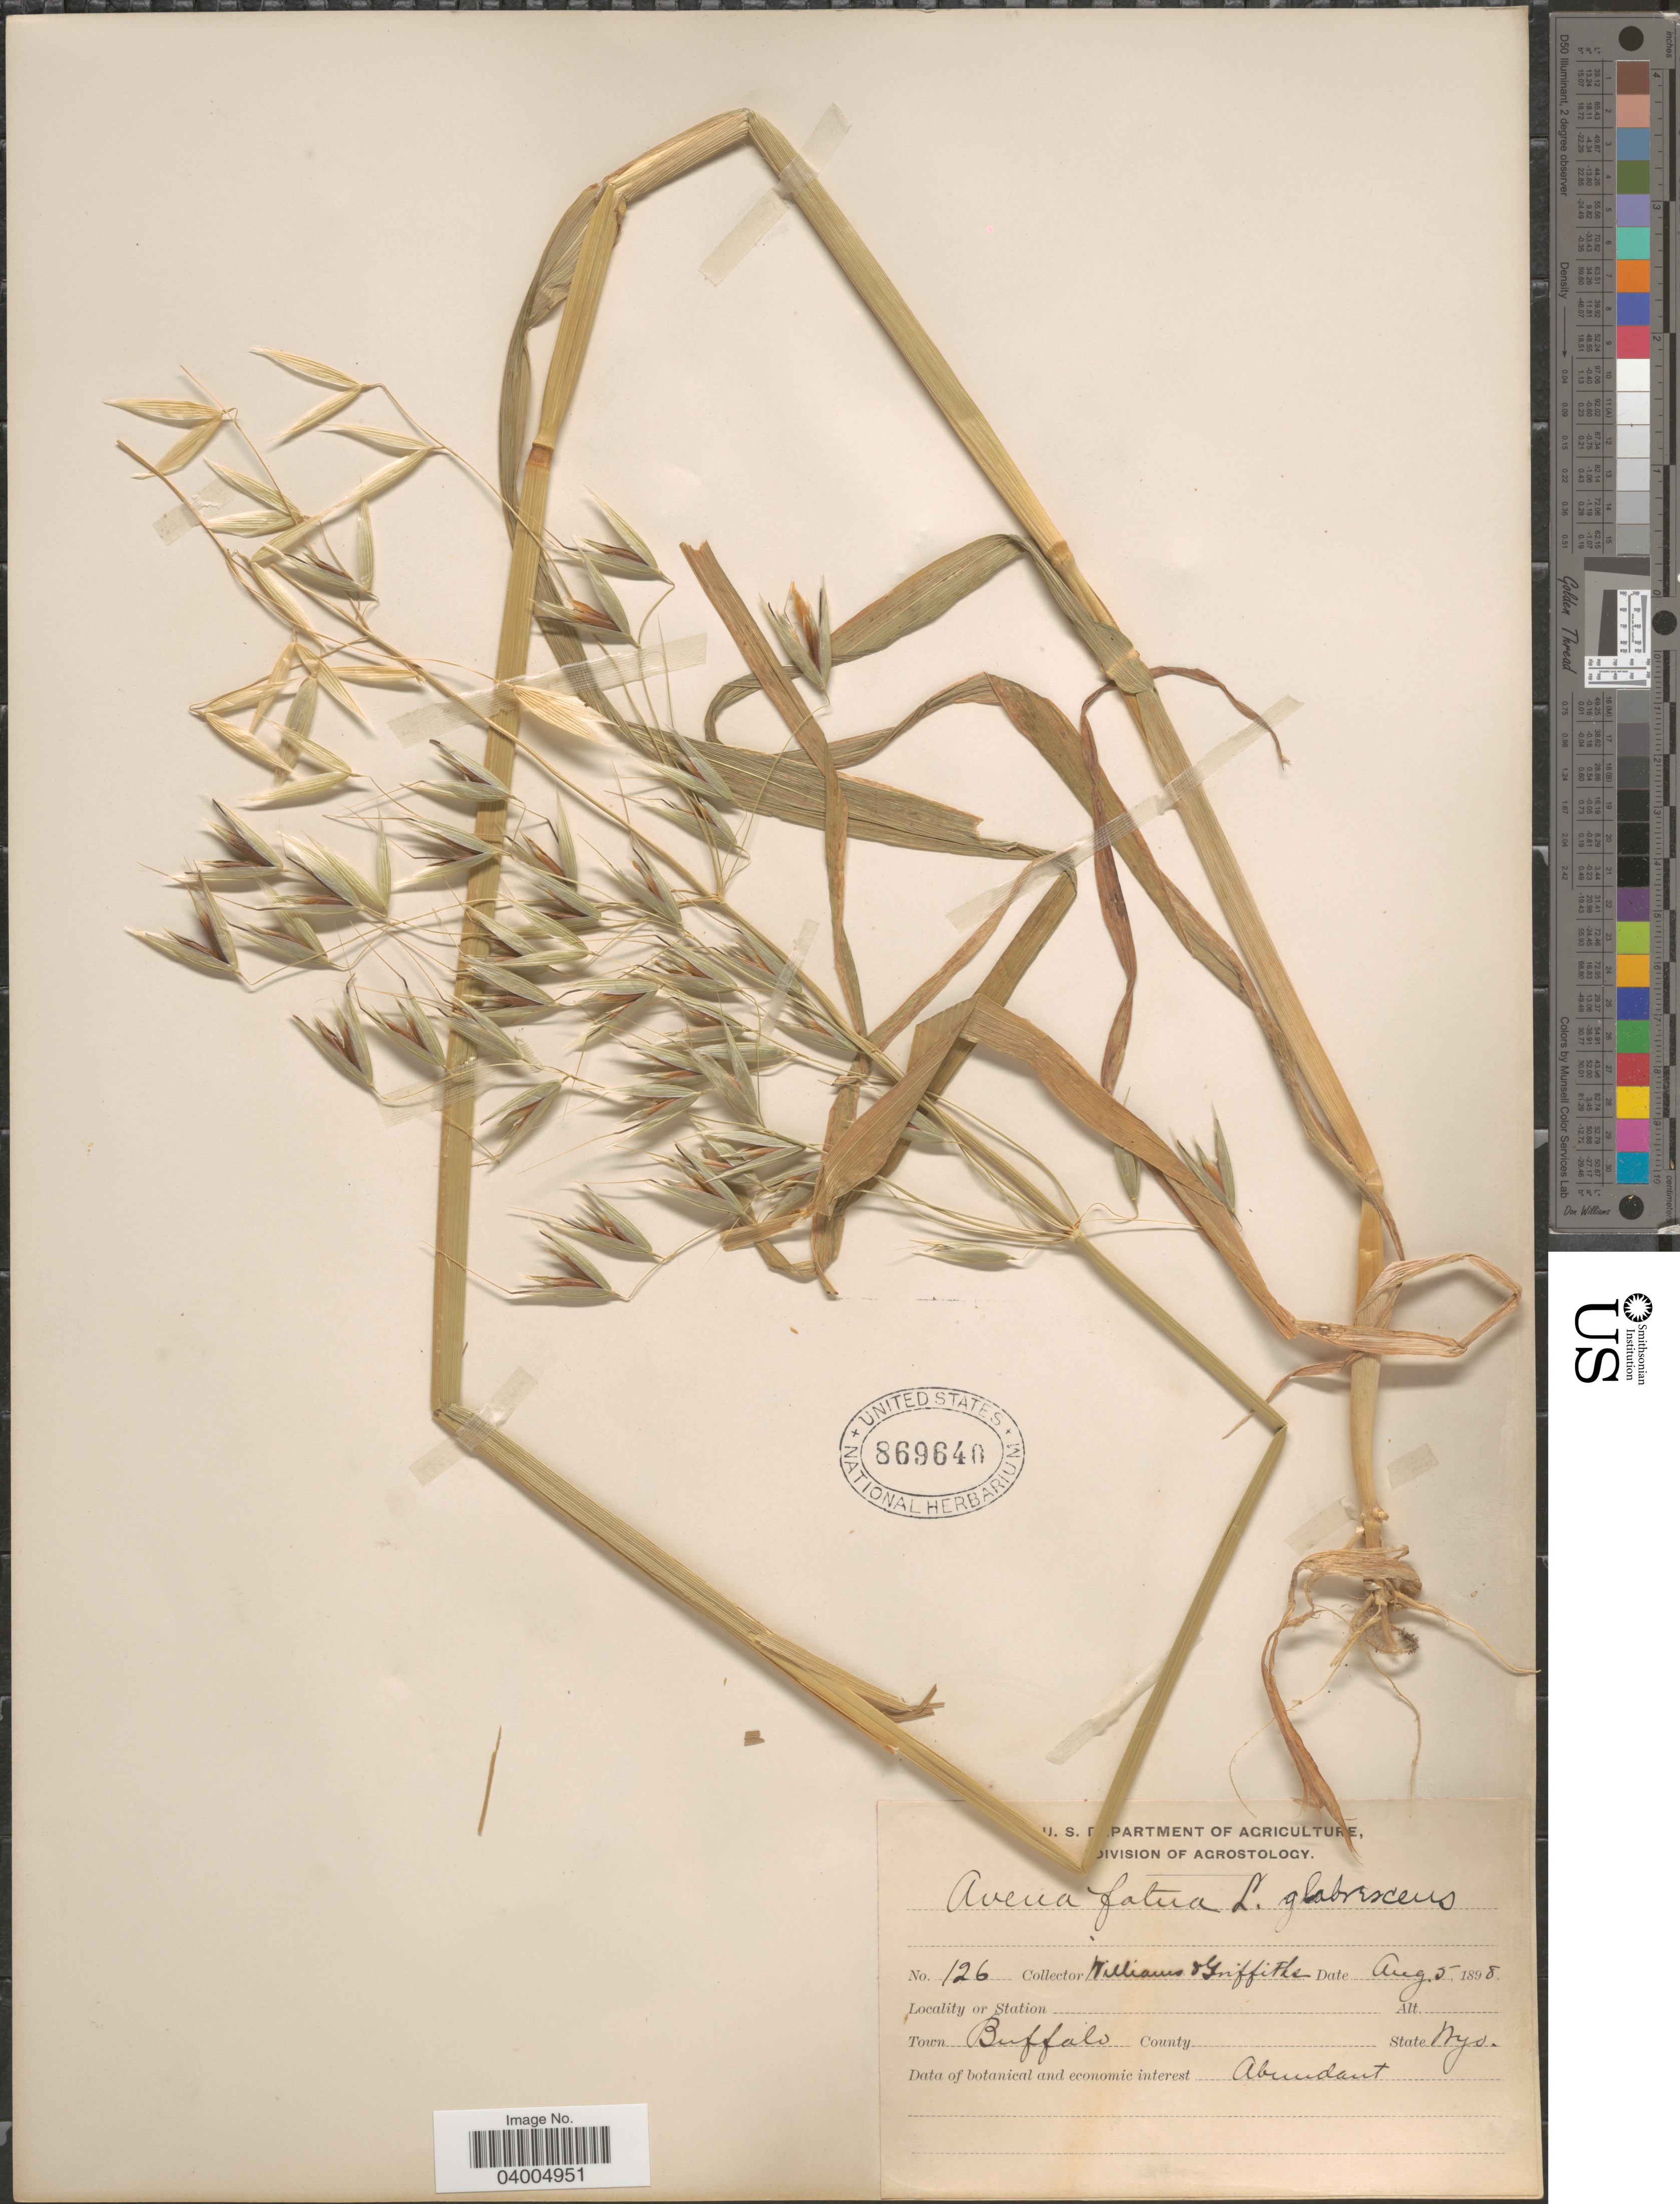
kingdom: Plantae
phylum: Tracheophyta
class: Liliopsida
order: Poales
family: Poaceae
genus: Avena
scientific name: Avena fatua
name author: L.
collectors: -- Williams & -- Griffiths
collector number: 126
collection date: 1898-08-05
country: United States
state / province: Wyoming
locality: Town Buffalo.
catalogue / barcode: US 869640